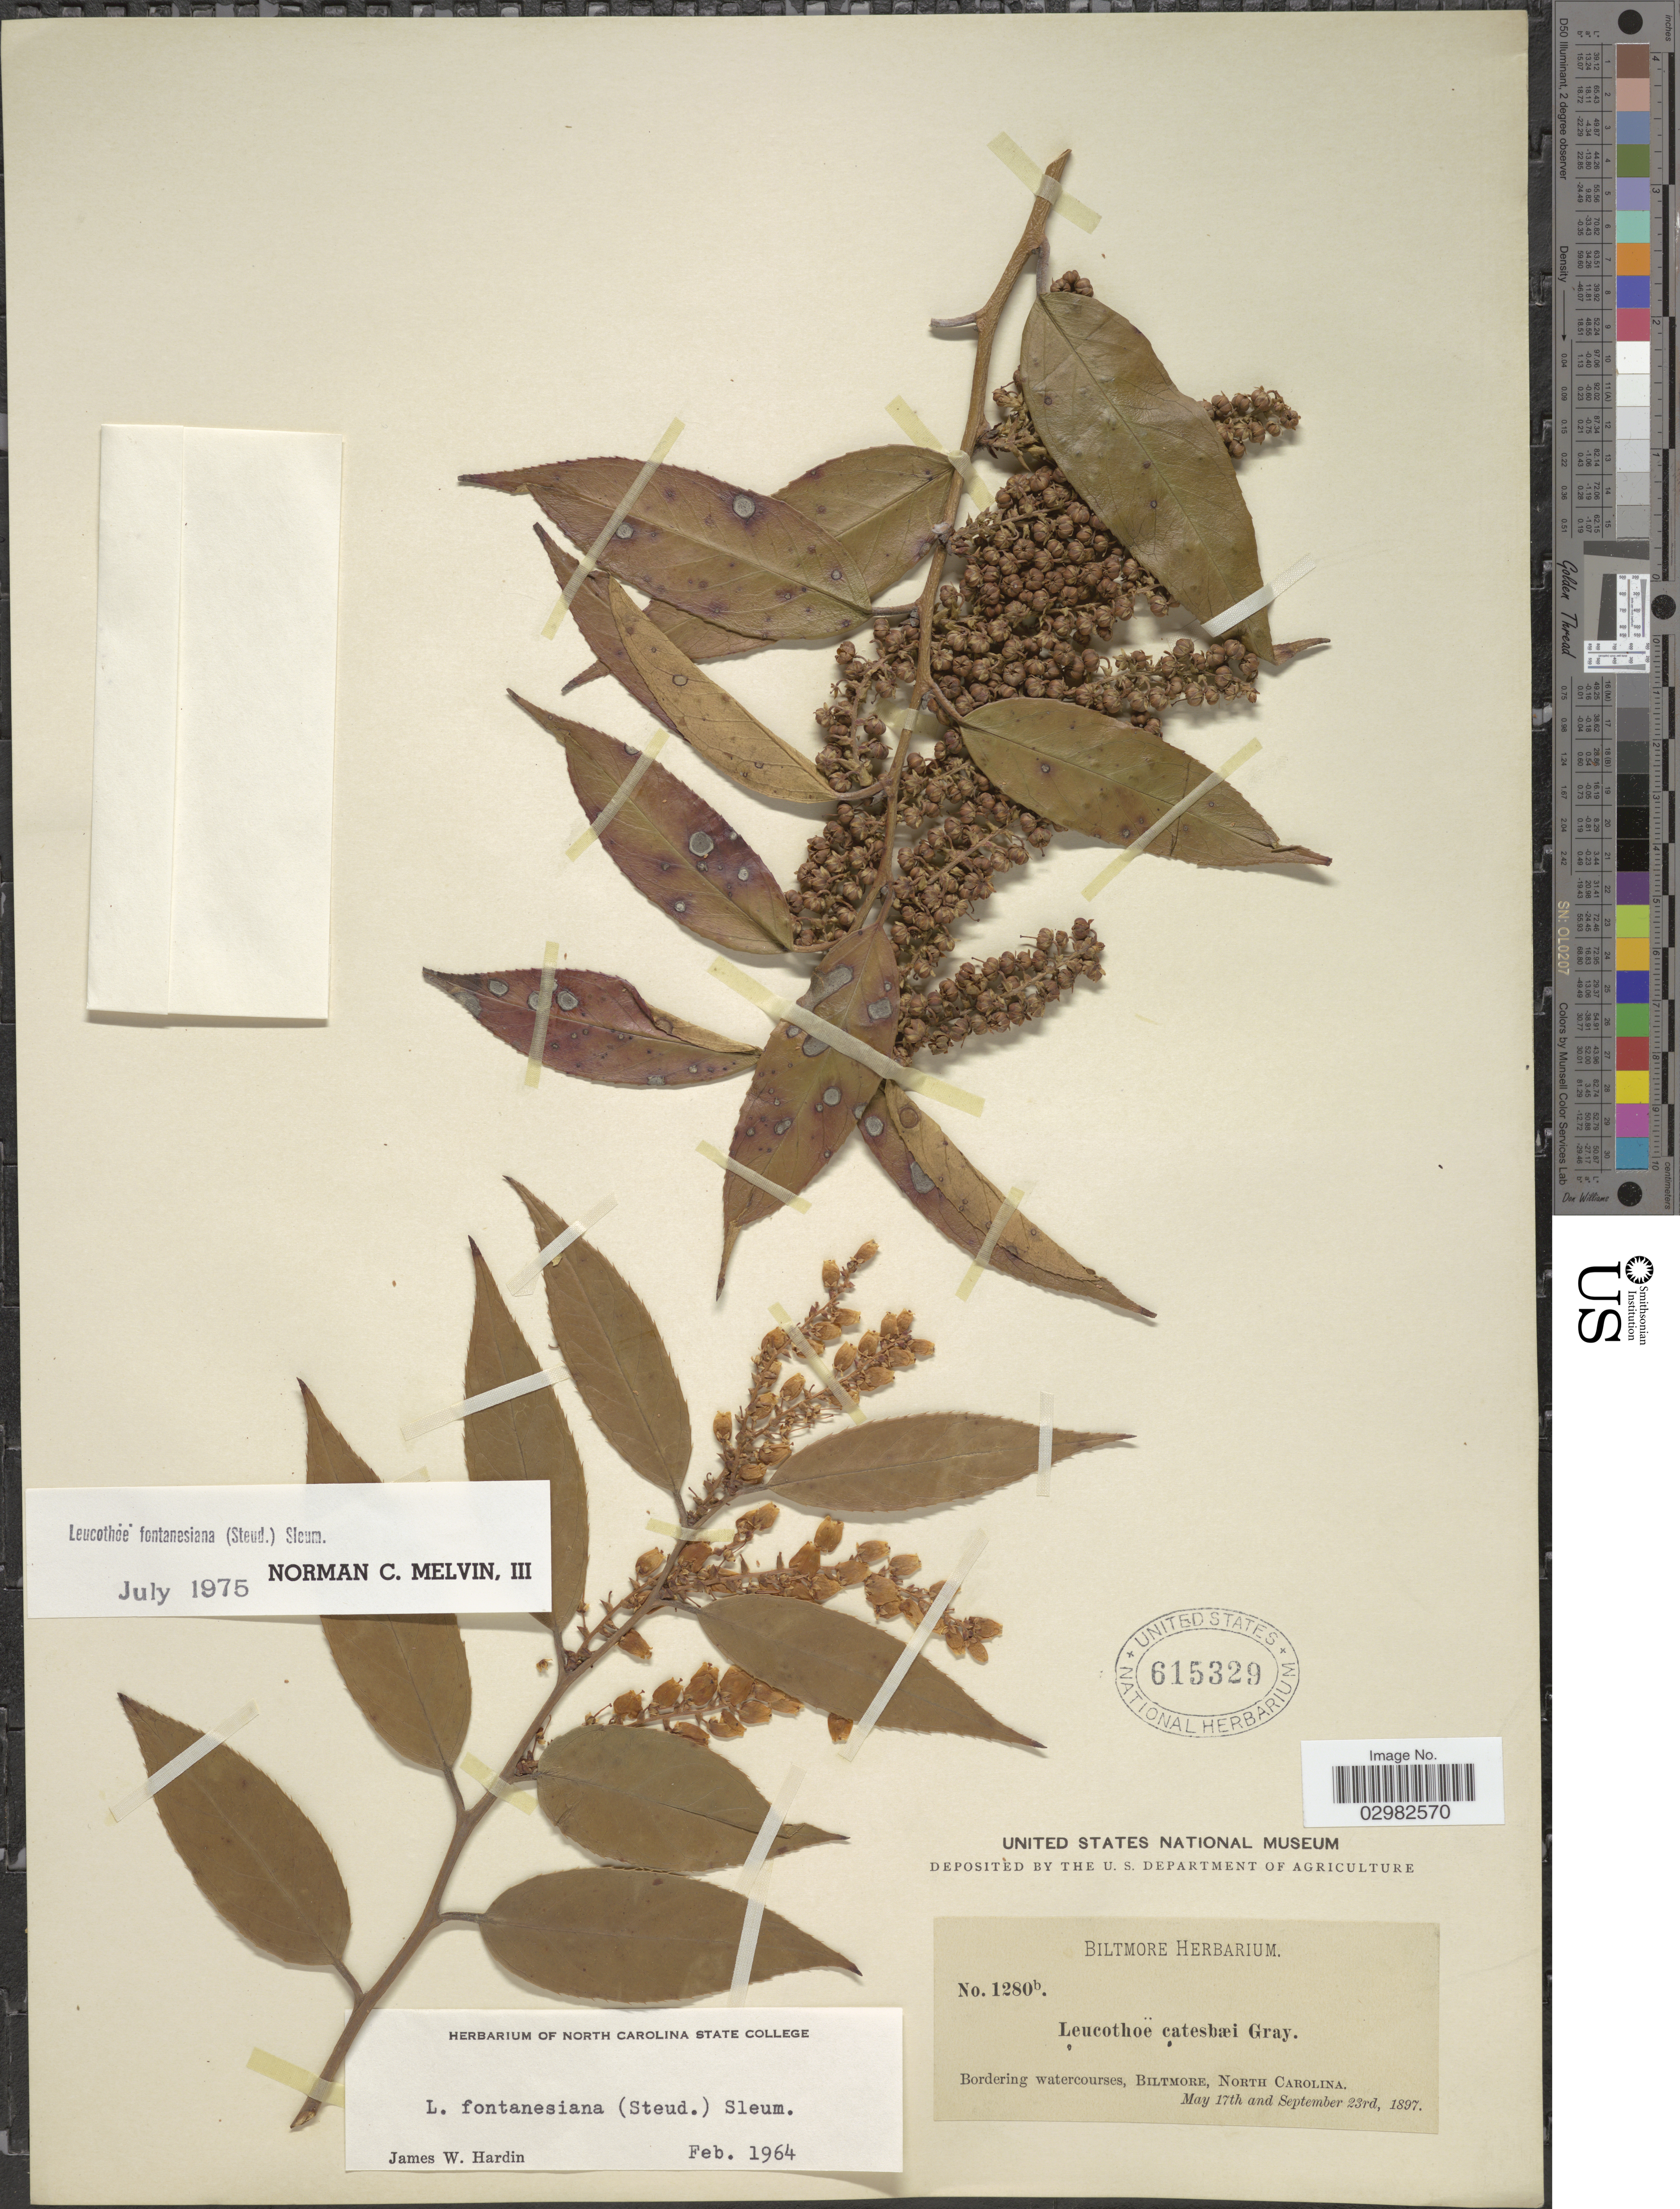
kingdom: Plantae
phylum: Tracheophyta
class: Magnoliopsida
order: Ericales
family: Ericaceae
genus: Leucothoe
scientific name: Leucothoë fontanesiana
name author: (Steud.) Sleumer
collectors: ex herb. Biltmore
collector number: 1280b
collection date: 1897-05-17/1897-09-23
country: United States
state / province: North Carolina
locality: Bordering watercourses, Biltmore.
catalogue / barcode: US 615329